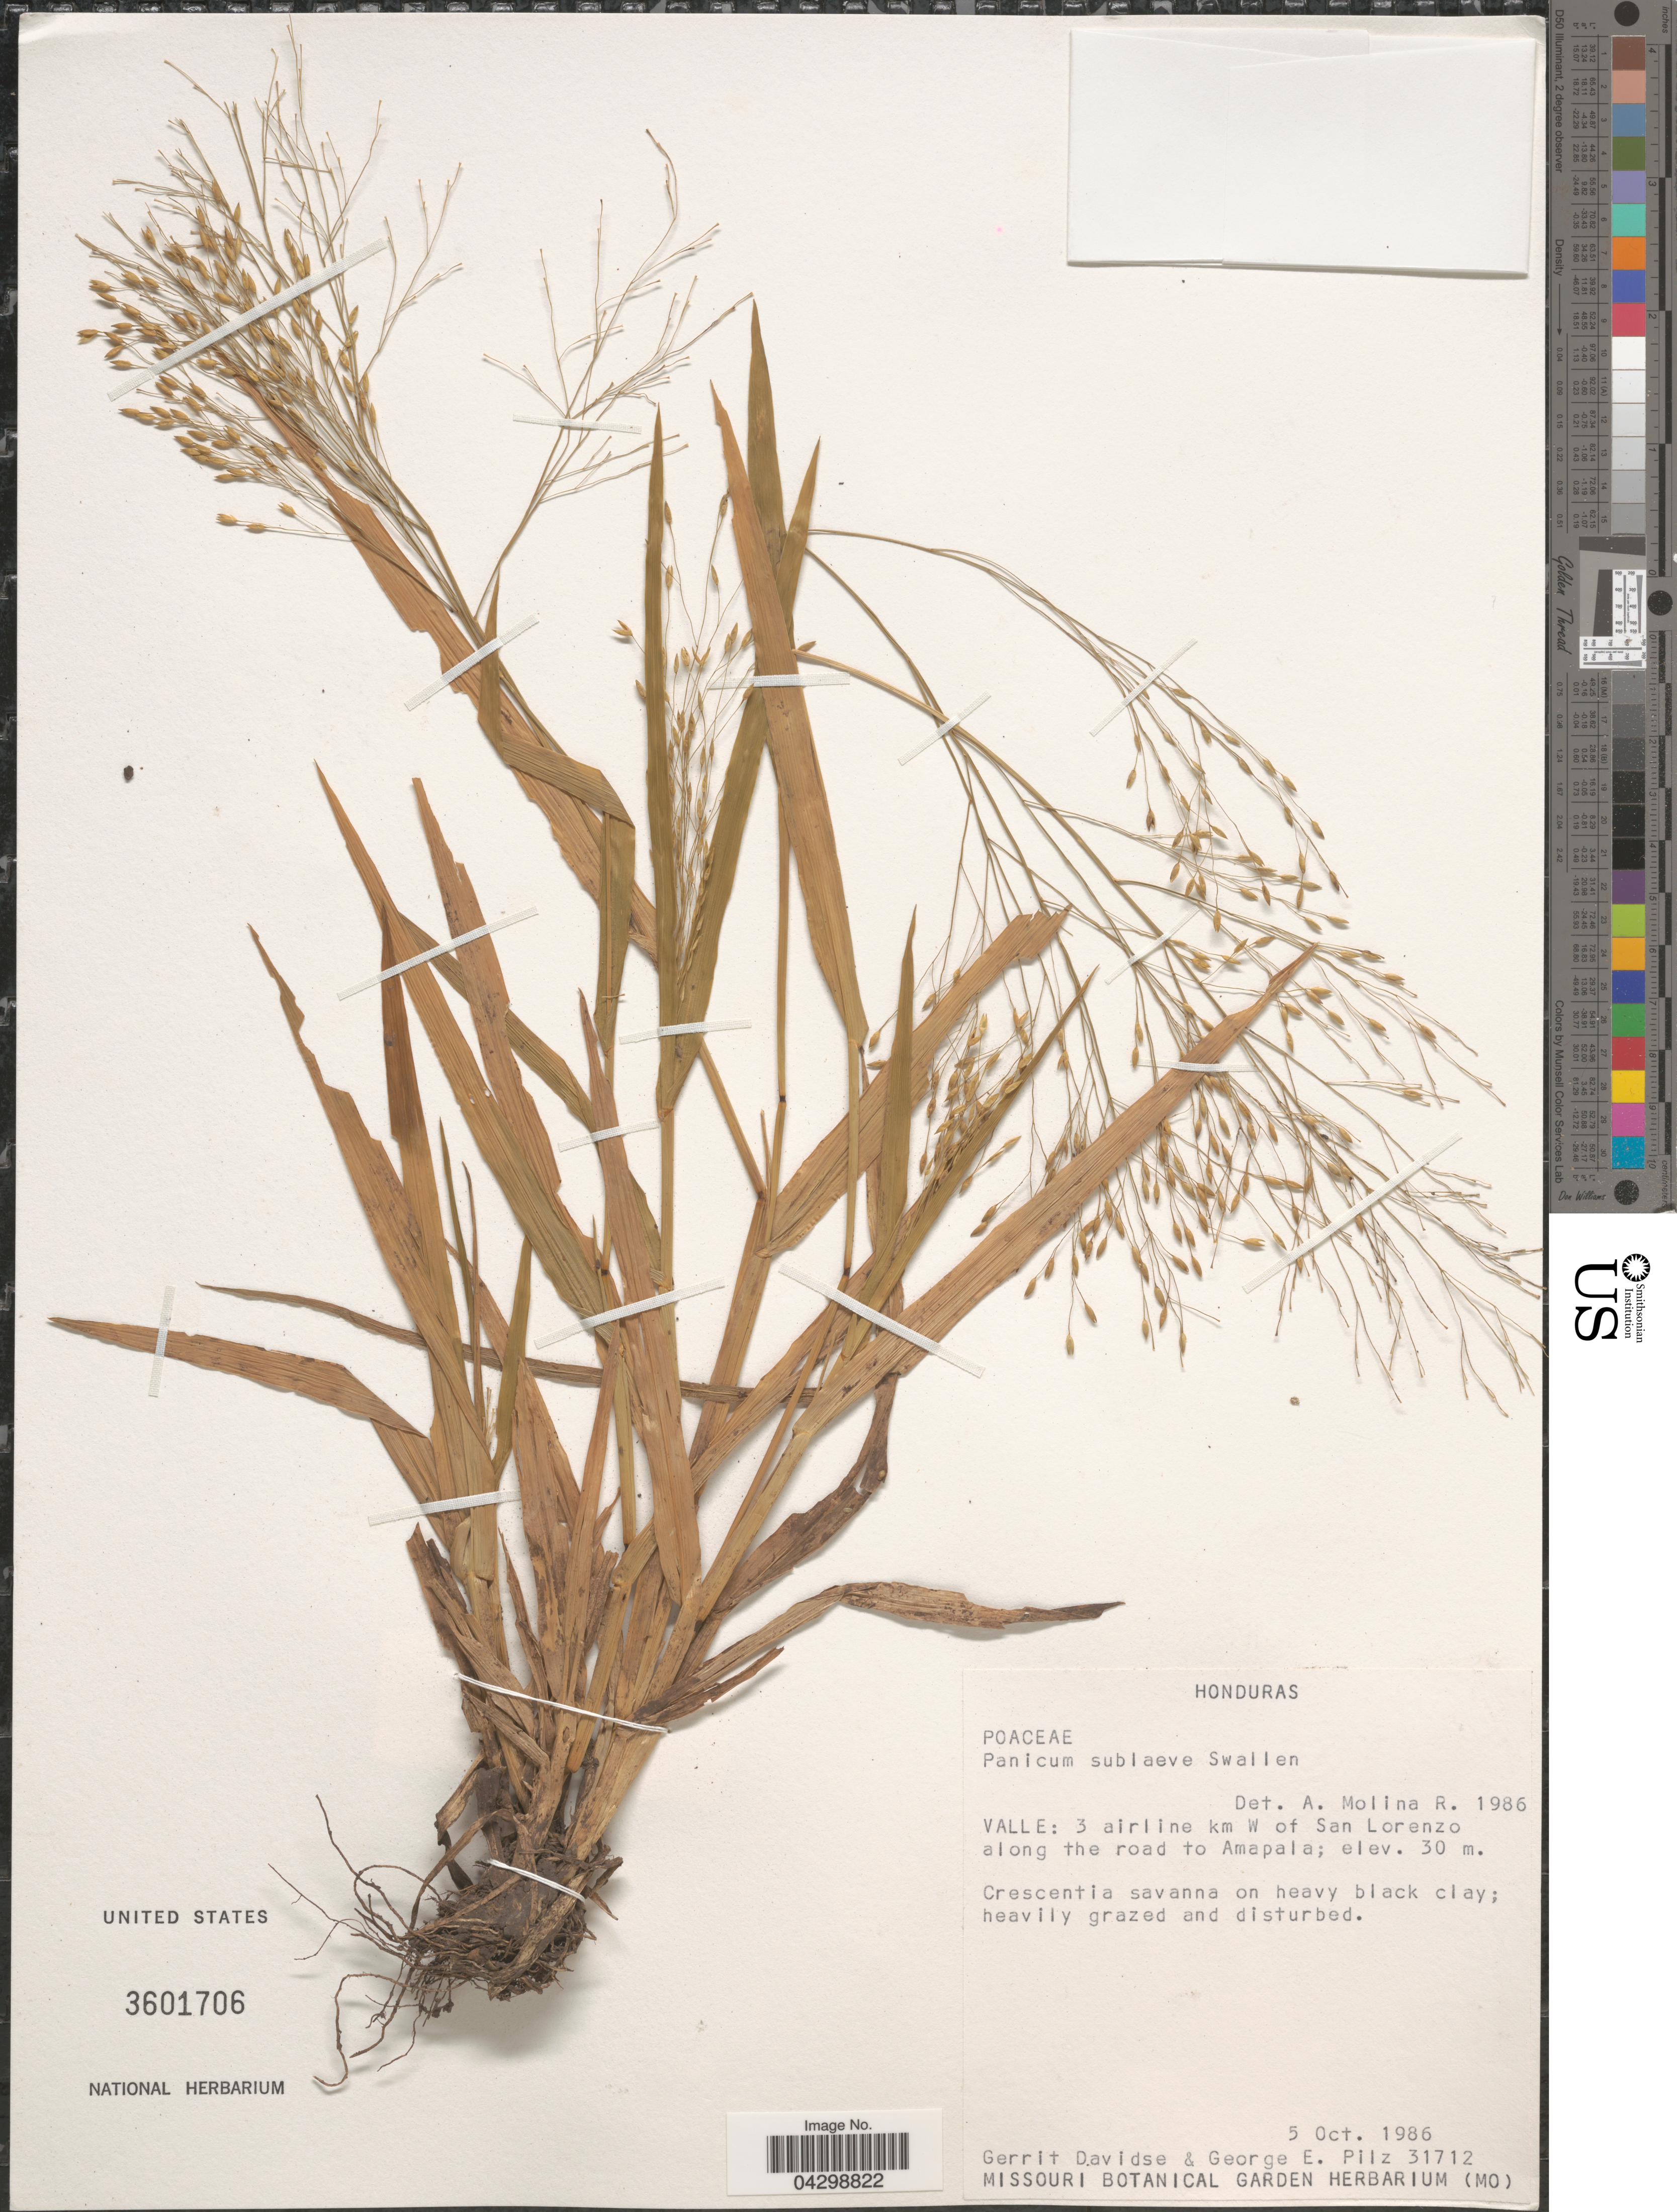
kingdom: Plantae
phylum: Tracheophyta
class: Liliopsida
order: Poales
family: Poaceae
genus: Panicum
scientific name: Panicum sublaeve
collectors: G. Davidse & G. E. Pilz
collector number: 31712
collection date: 1986-10-05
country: Honduras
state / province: Valle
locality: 3 airline Km W of San Lorenzo along the road to Ampala.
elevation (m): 30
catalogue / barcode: US 3601706